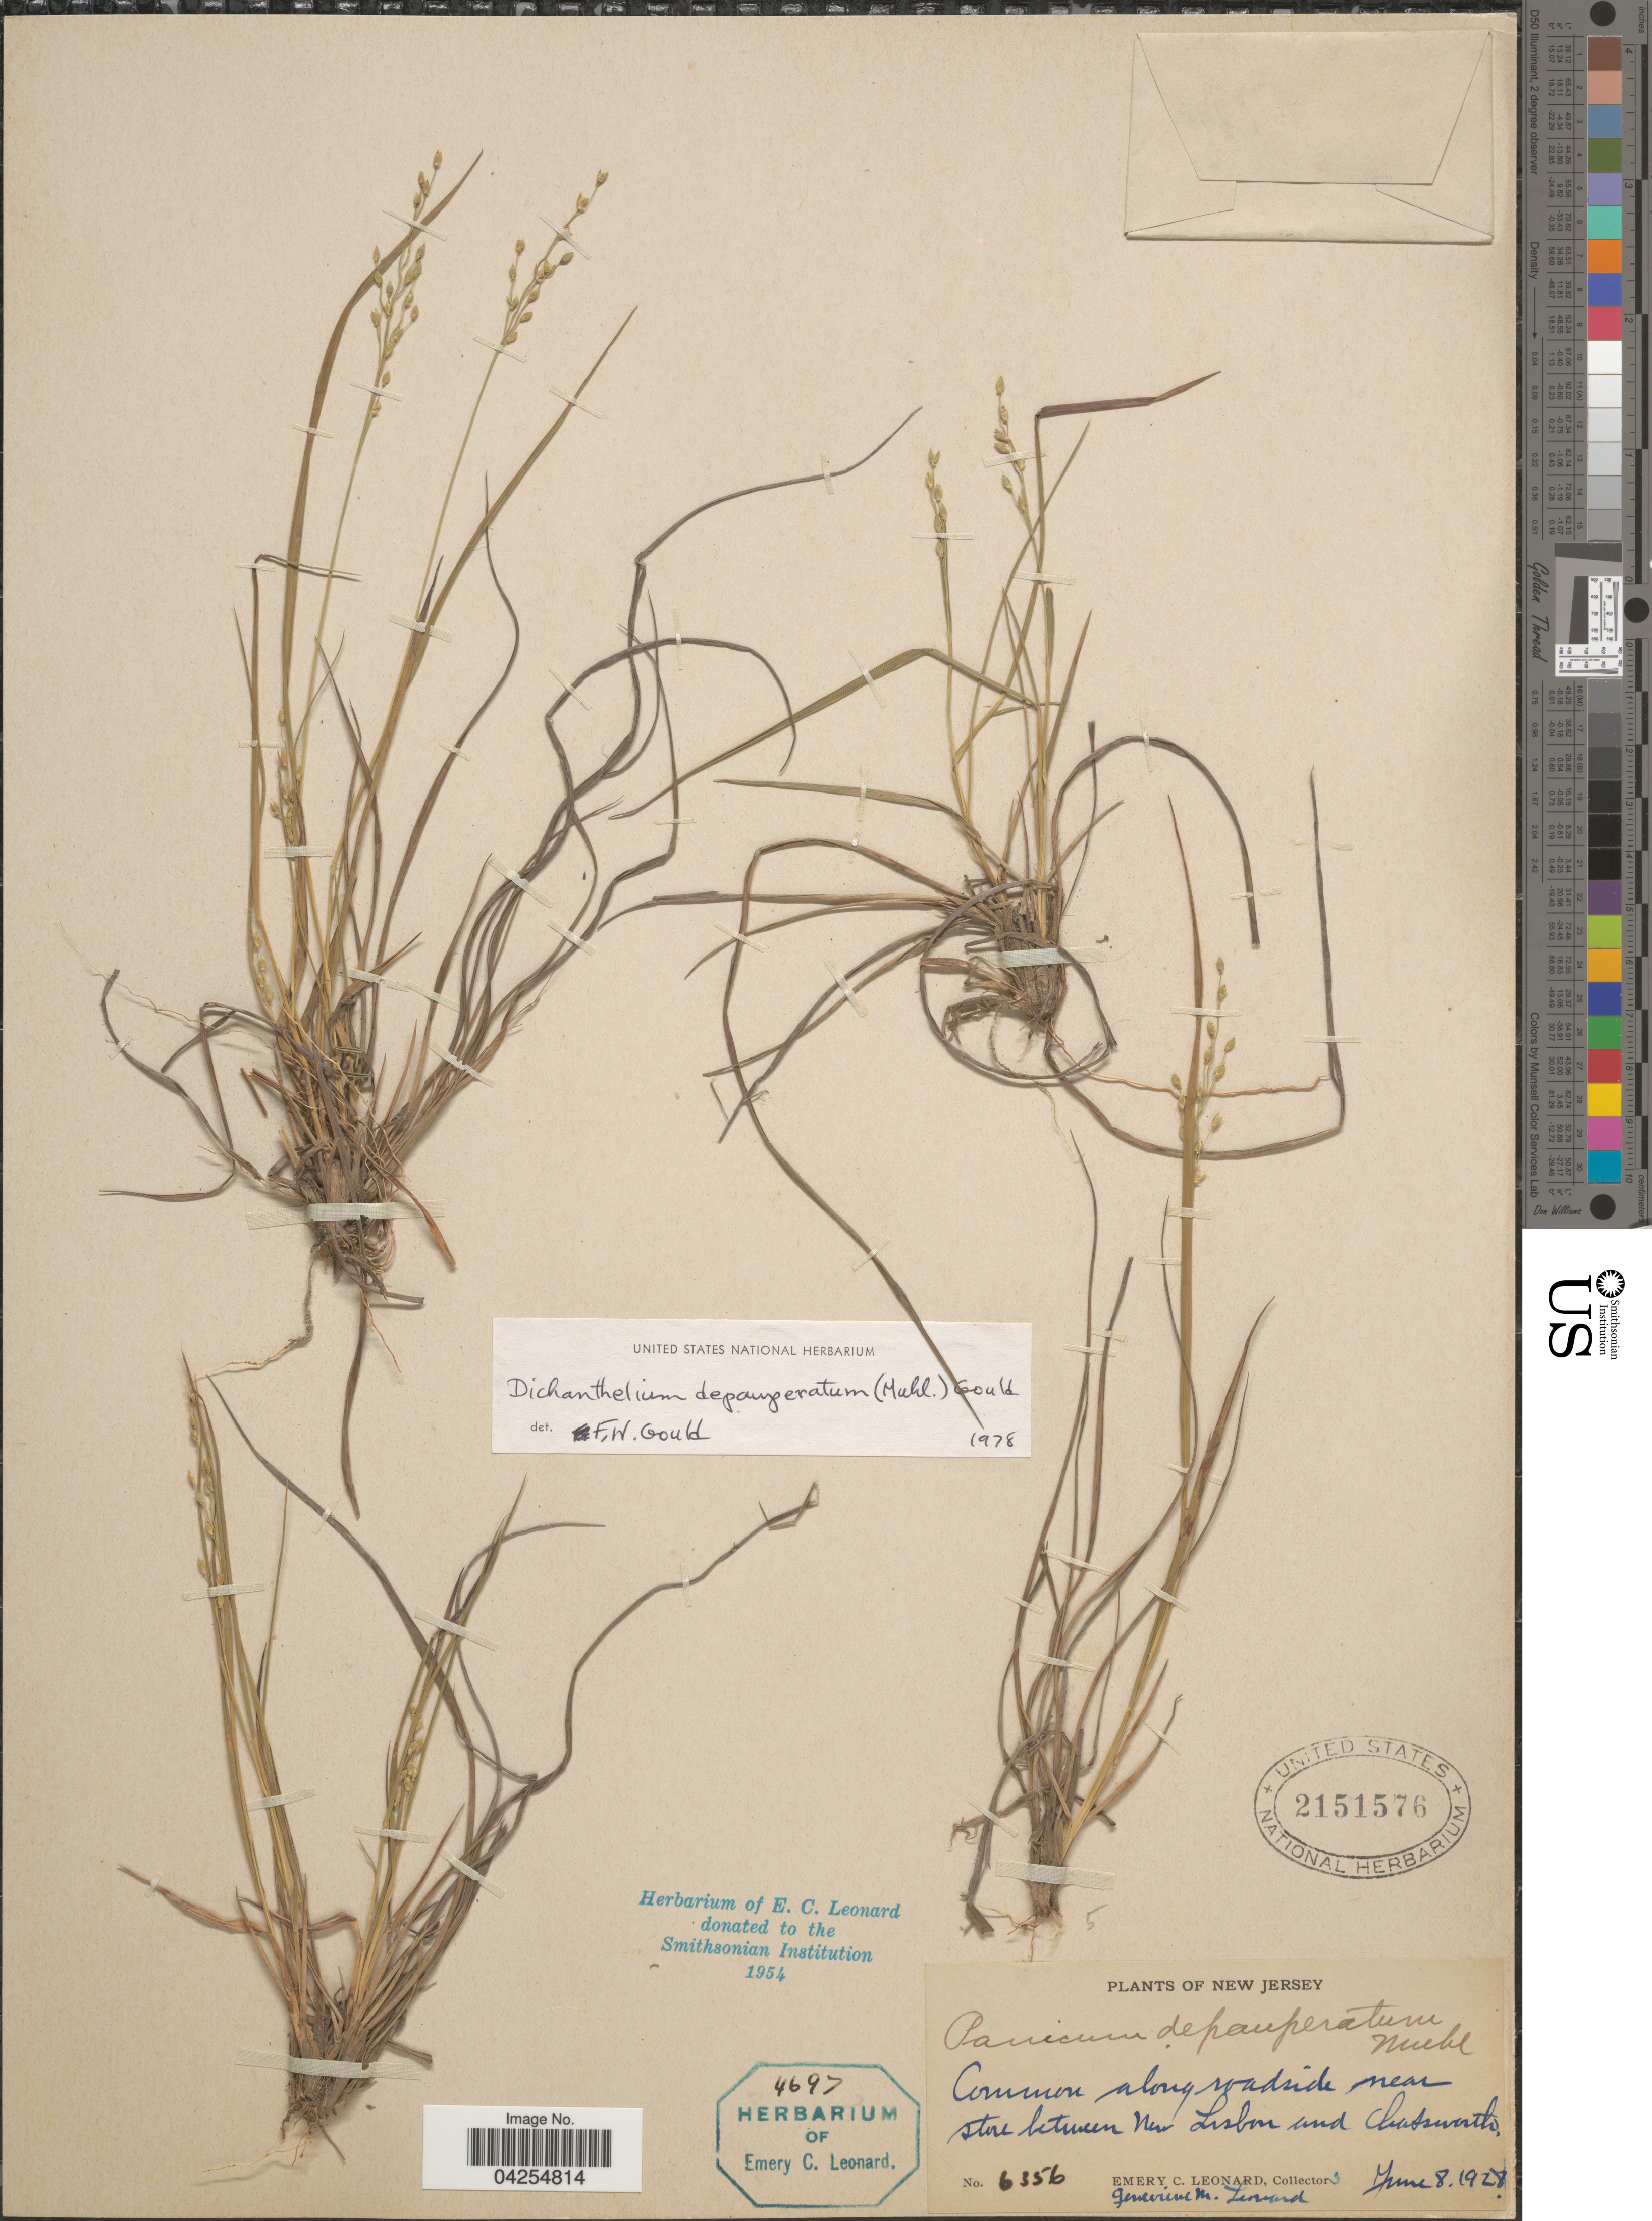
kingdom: Plantae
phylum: Tracheophyta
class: Liliopsida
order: Poales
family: Poaceae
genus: Dichanthelium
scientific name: Dichanthelium depauperatum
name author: (Muhl.) Gould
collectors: E. C. Leonard & G. M. Leonard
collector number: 6356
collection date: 1928-06-08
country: United States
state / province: New Jersey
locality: Along roadside near store between New Lisbon and Chatsworth.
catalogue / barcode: US 2151576